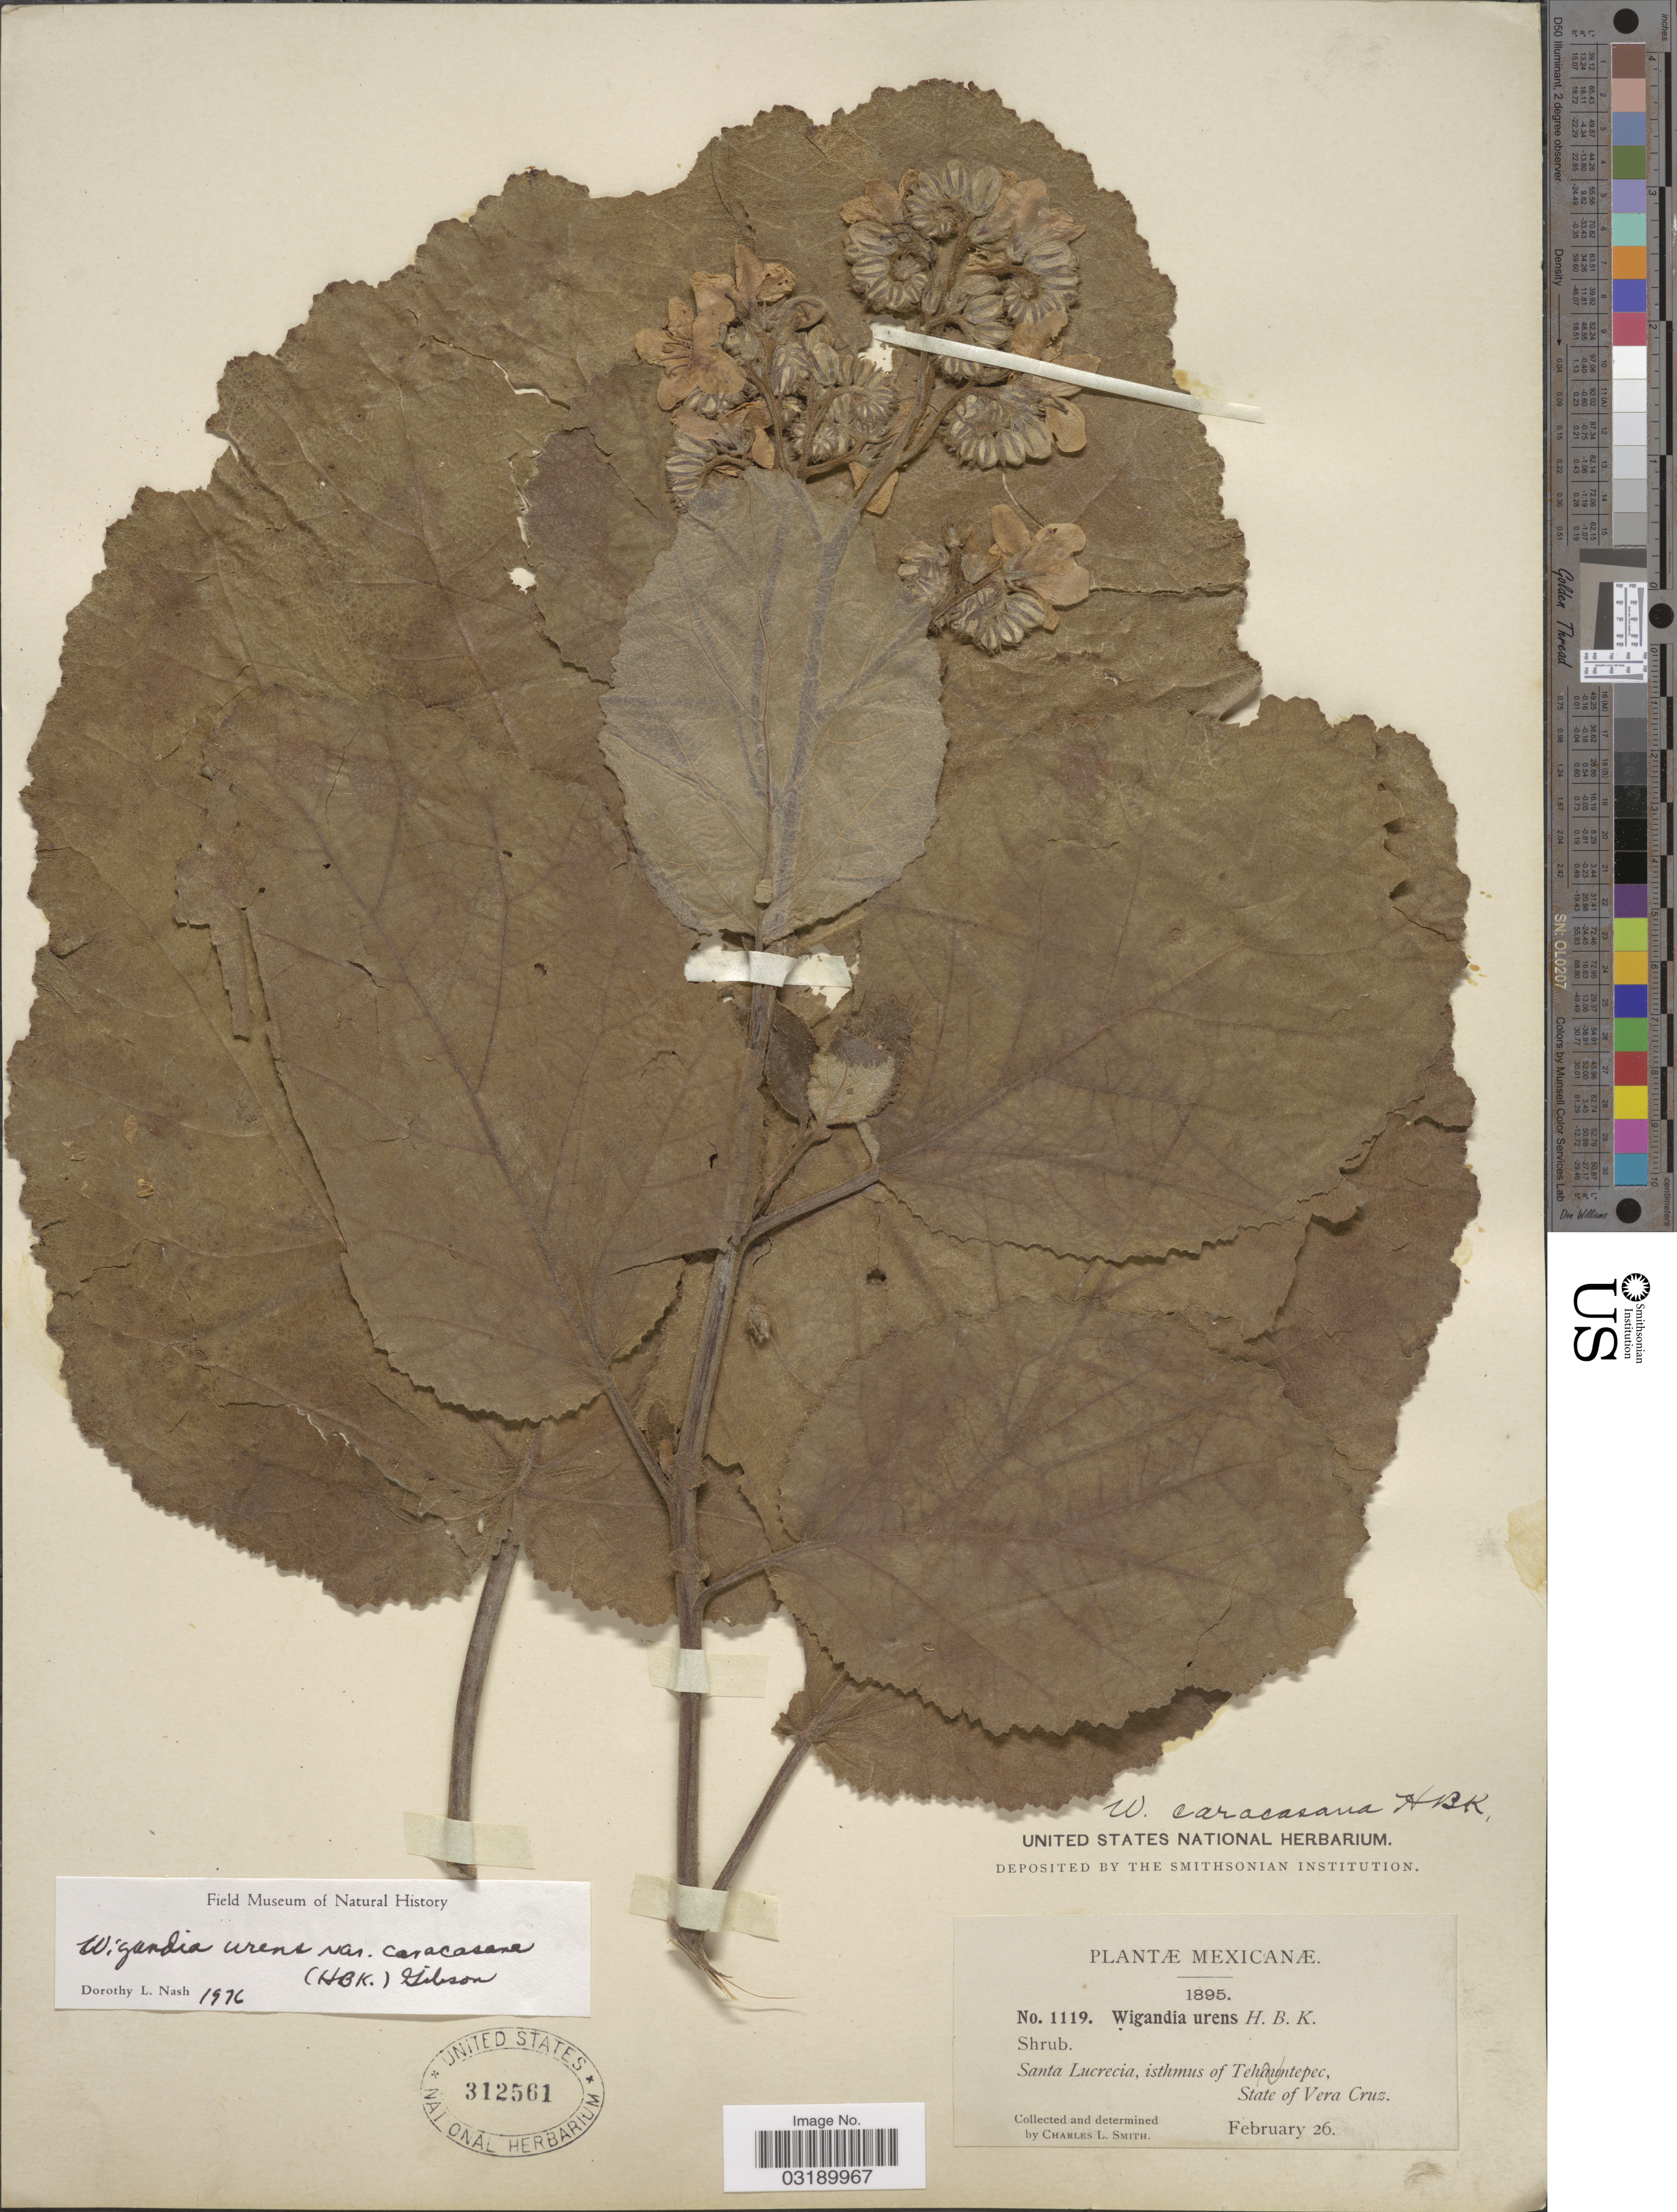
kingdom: Plantae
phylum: Tracheophyta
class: Magnoliopsida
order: Boraginales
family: Namaceae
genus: Wigandia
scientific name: Wigandia urens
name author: (Ruiz & Pav.) Kunth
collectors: C. L. Smith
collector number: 1119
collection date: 1895-02-26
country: Mexico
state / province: Veracruz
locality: Santa Lucrecia, isthmus of Tehuantepec. State of Vera Cruz.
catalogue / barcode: US 312561